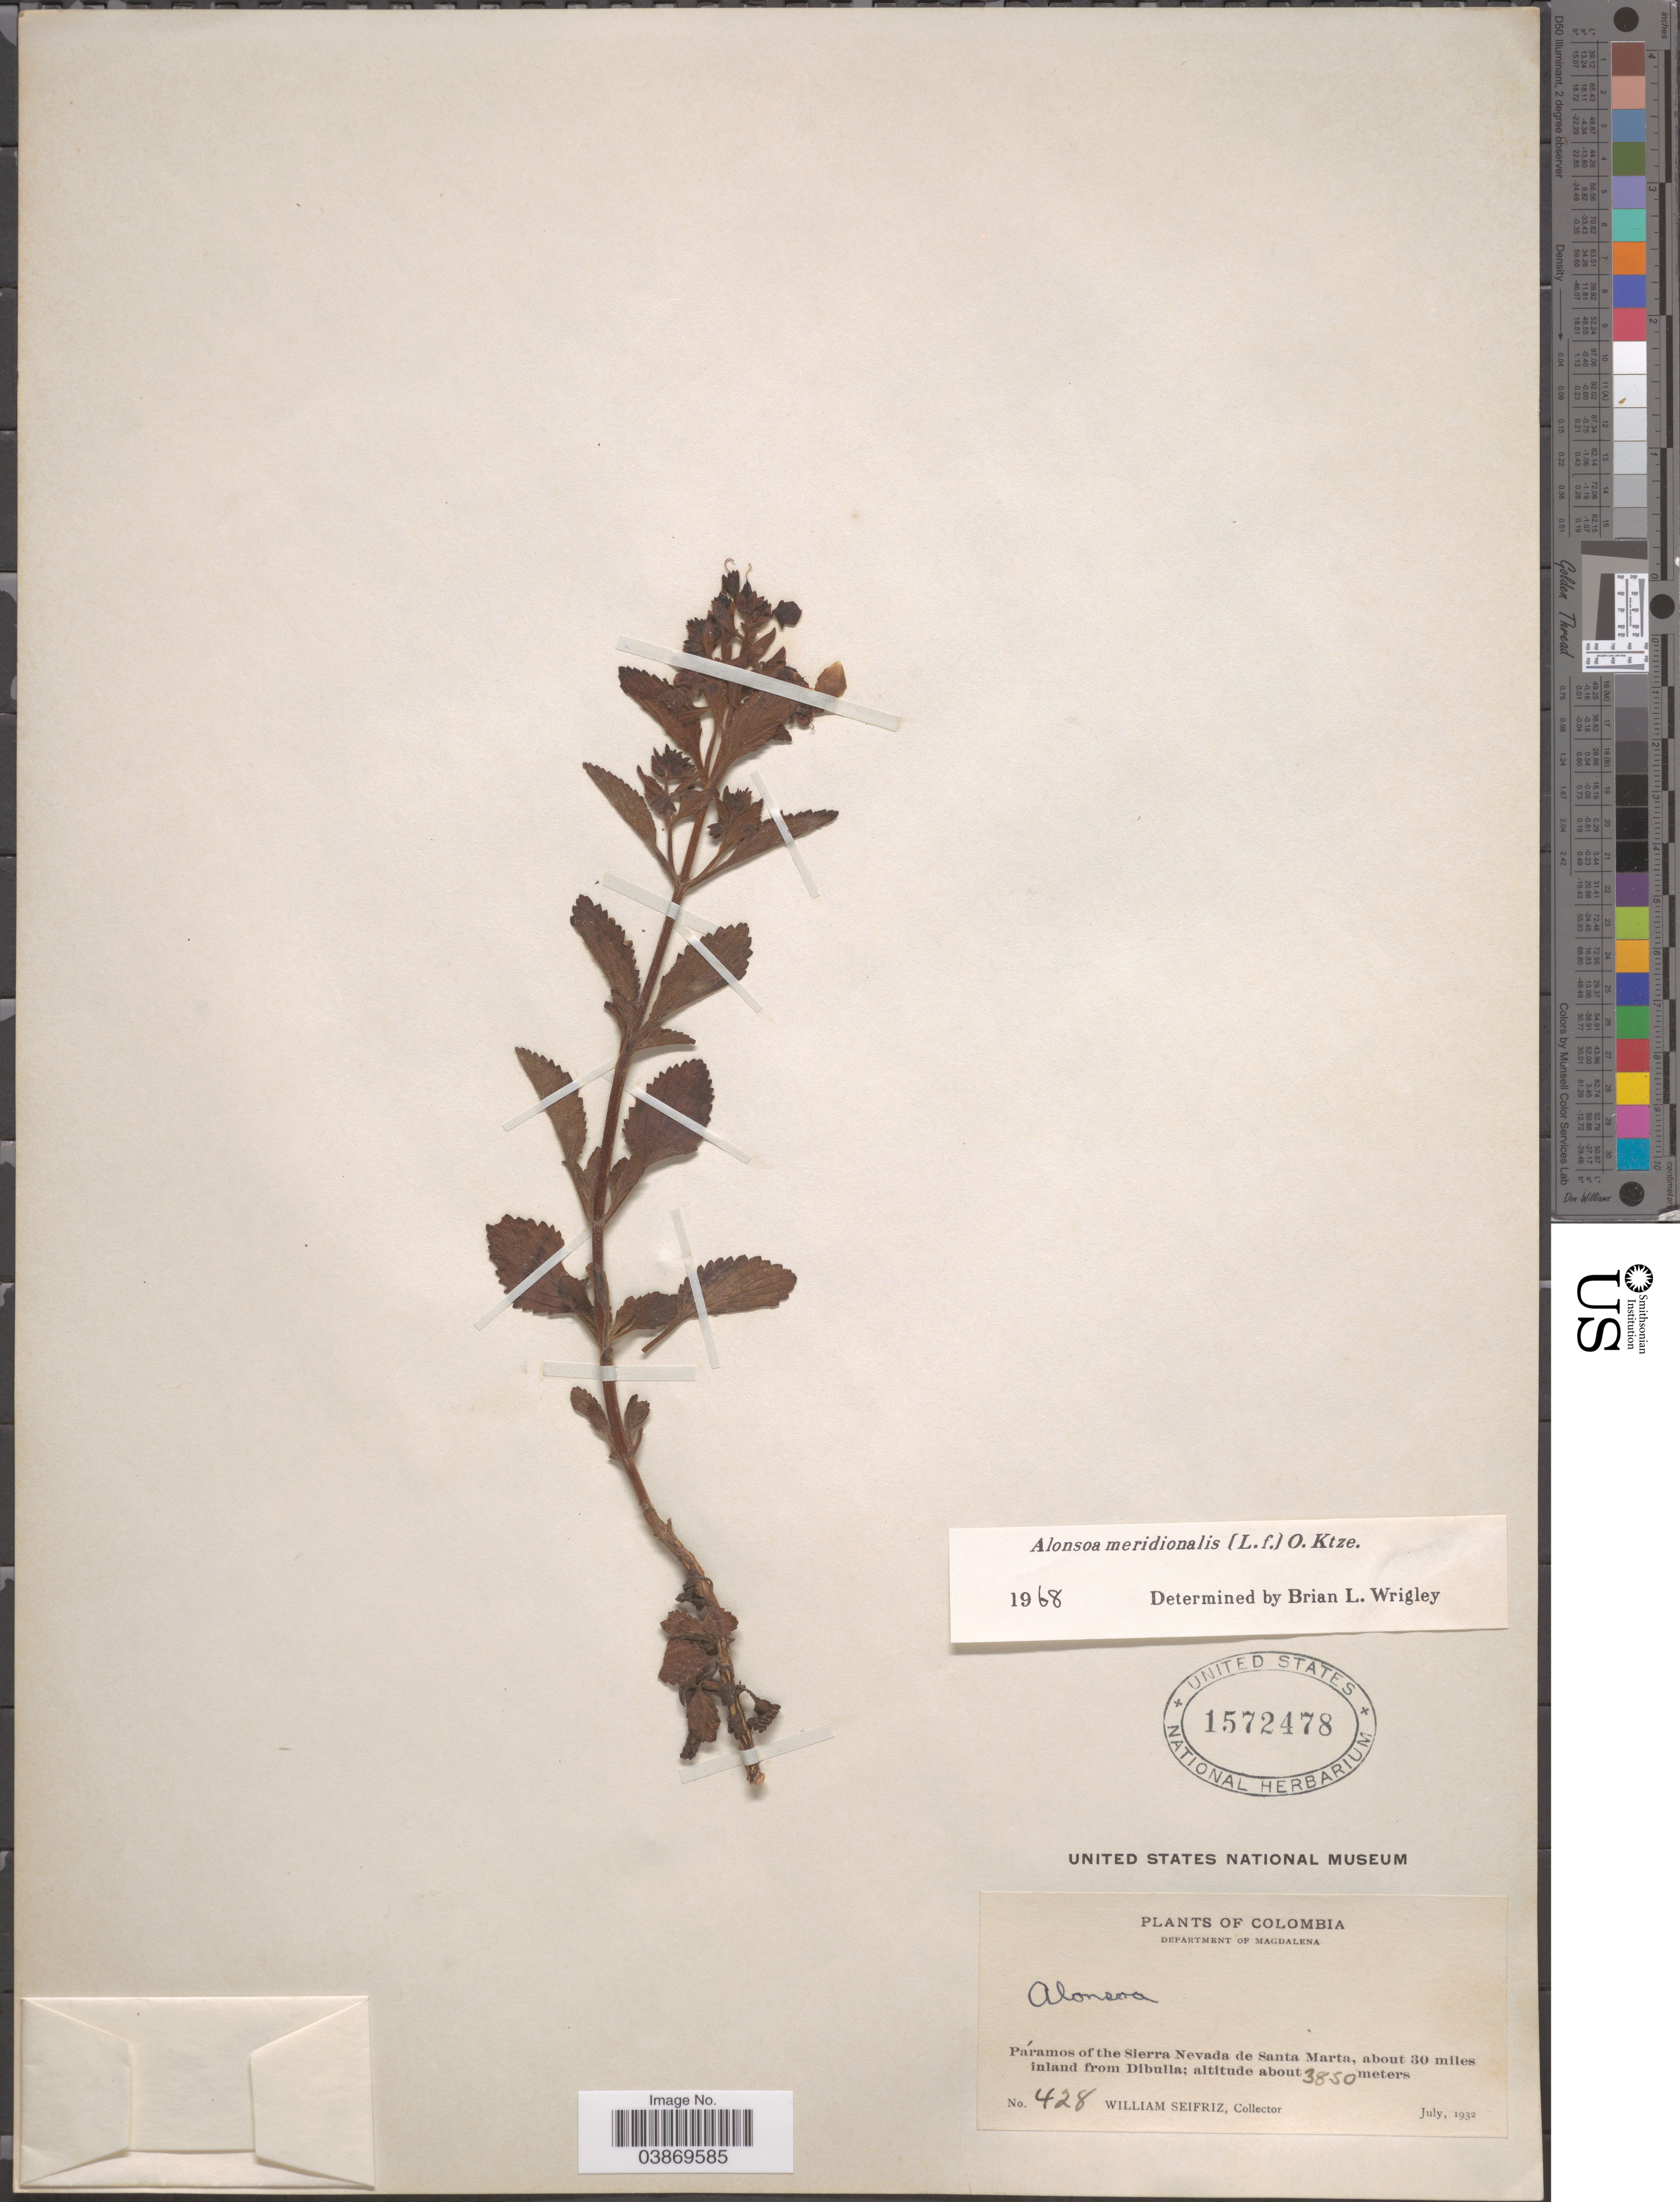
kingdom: Plantae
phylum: Tracheophyta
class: Magnoliopsida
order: Lamiales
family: Scrophulariaceae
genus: Alonsoa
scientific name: Alonsoa meridionalis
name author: (L. f.) Kuntze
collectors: W. Seifriz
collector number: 428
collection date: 1932-07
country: Colombia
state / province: Magdalena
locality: Department of Magdalena. Páramos of the Sierra Nevada de Santa Marta, about 30 miles inland from Dibulla.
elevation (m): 3850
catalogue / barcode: US 1572478